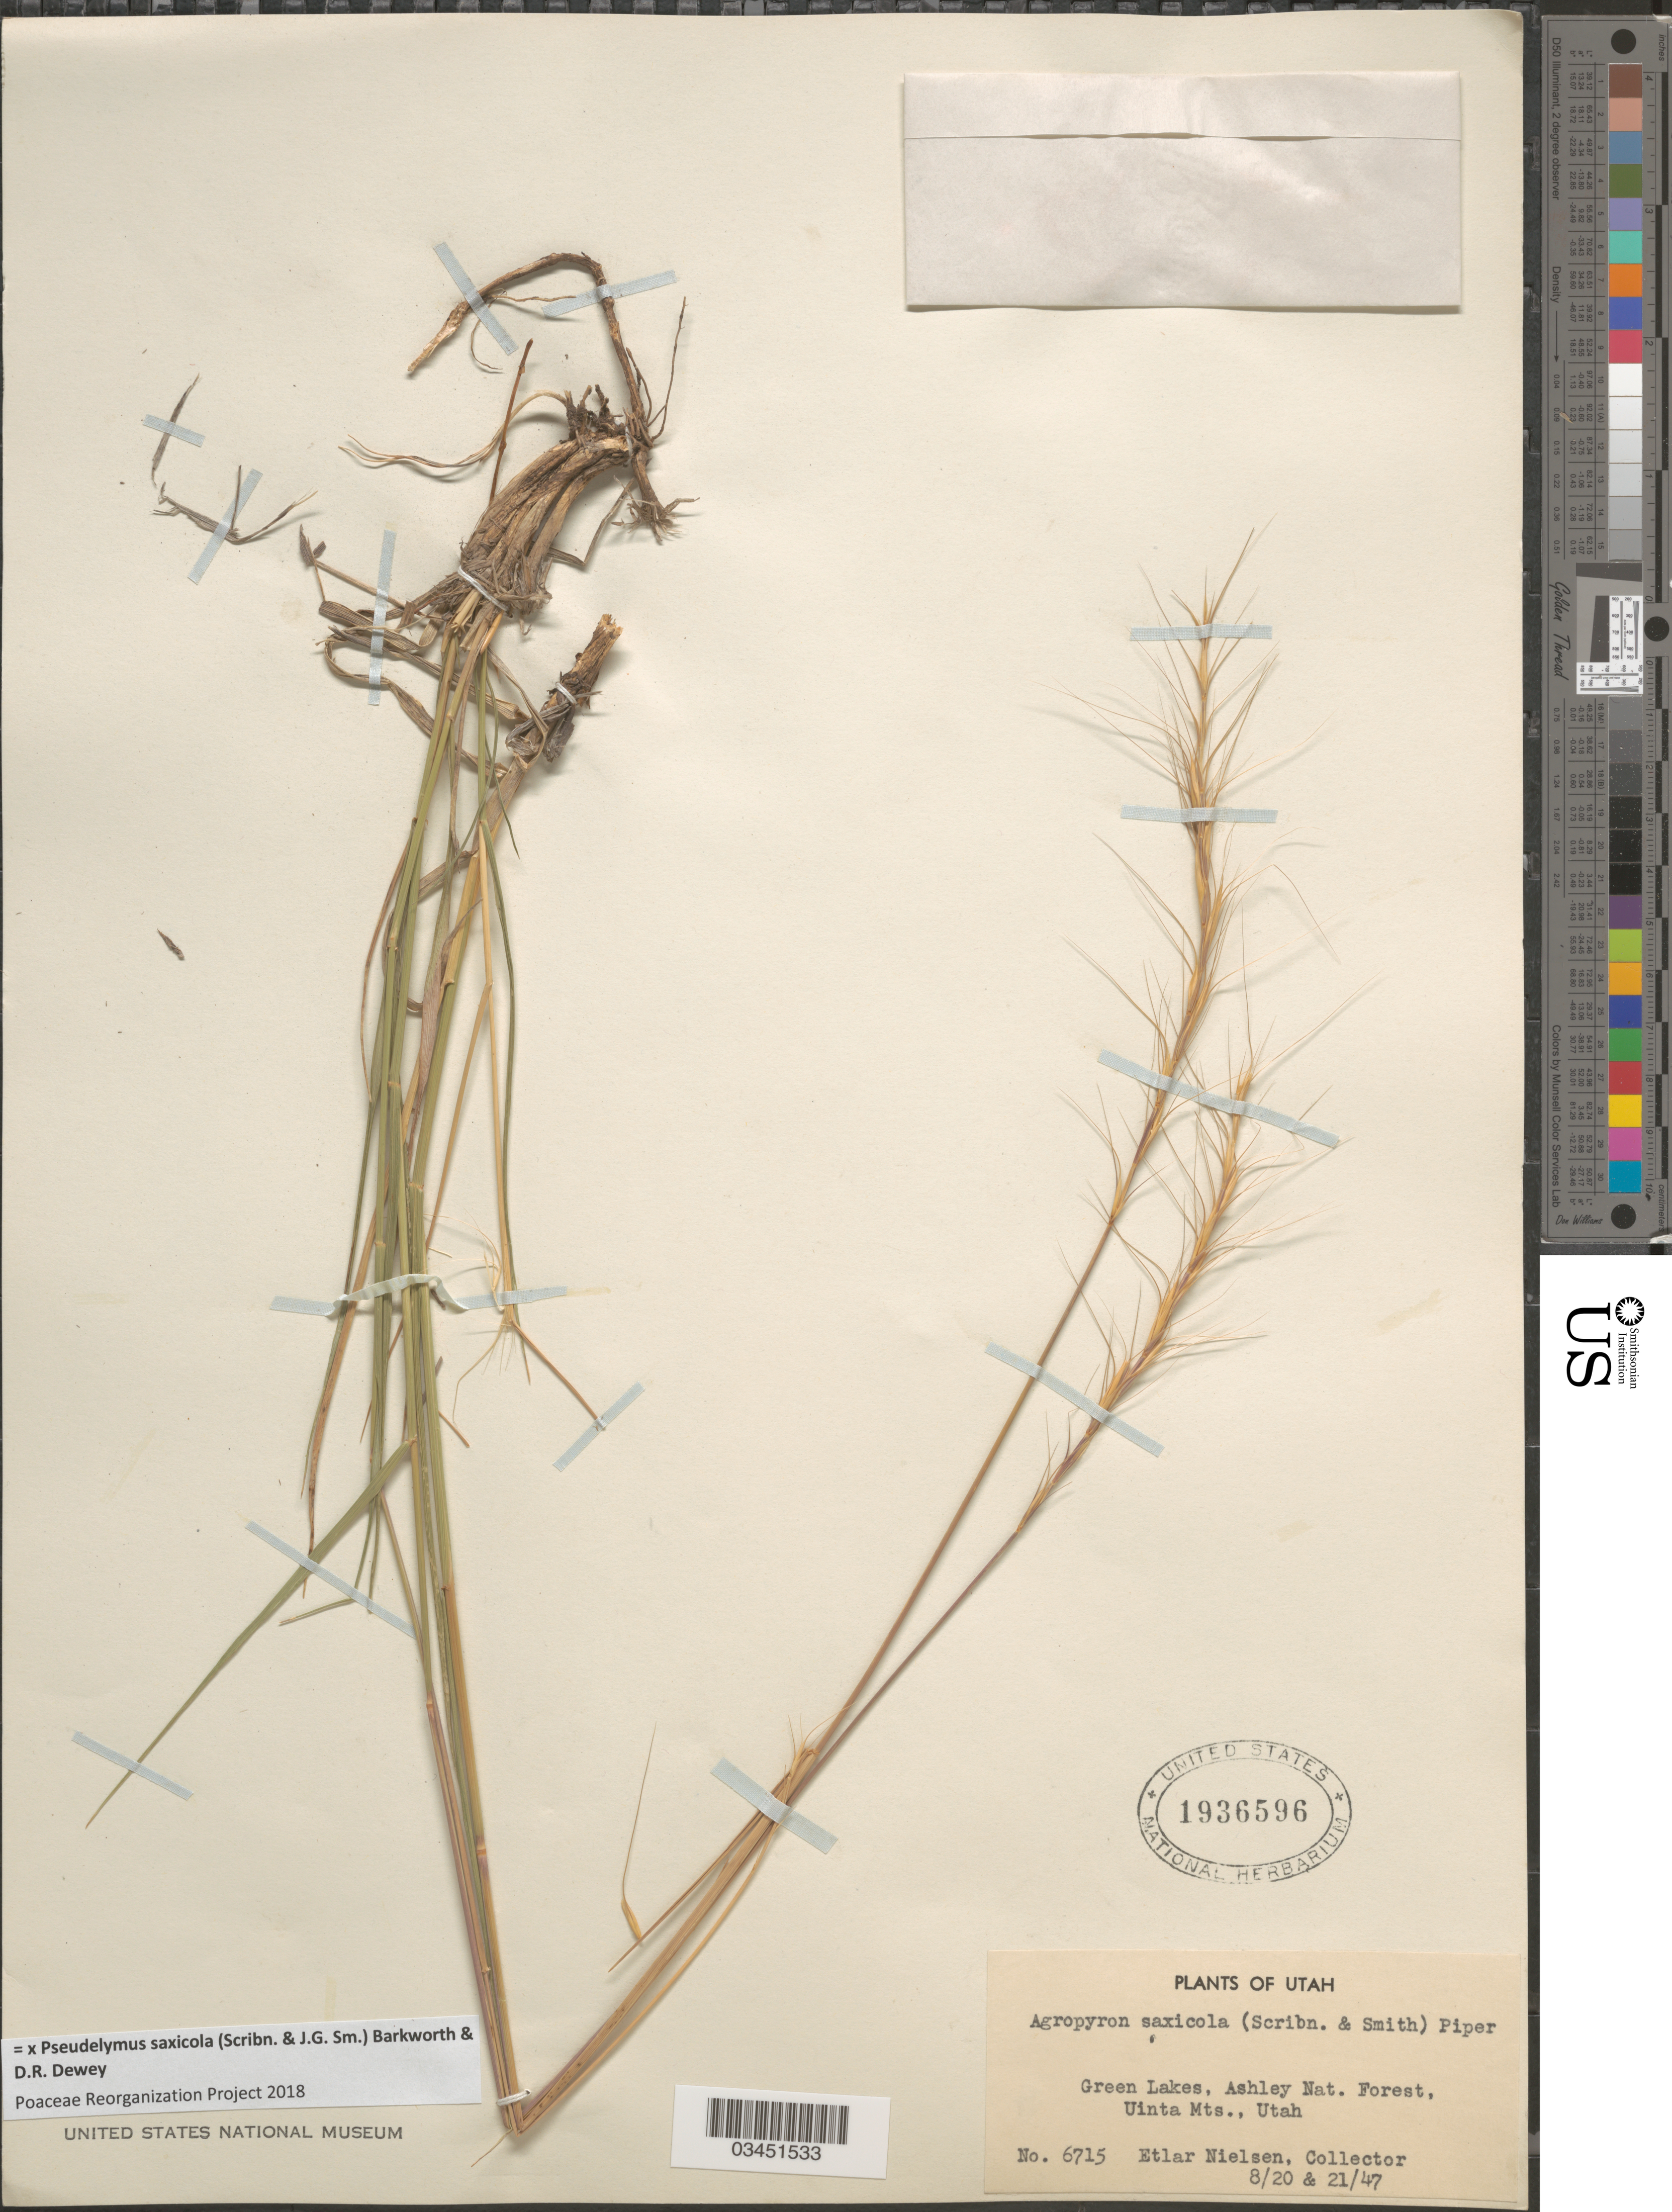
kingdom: Plantae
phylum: Tracheophyta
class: Liliopsida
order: Poales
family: Poaceae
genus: Pseudelymus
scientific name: x Pseudelymus saxicola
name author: (Scribn. & J.G. Sm.) Barkworth & Dewey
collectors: E. Nielsen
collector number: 6715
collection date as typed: Transcribed d/m/y: 20/8/47 to 21/8/47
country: United States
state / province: Utah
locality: Green Lakes, Ashley Nat. Forest, Uinta Mts.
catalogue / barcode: US 1936596